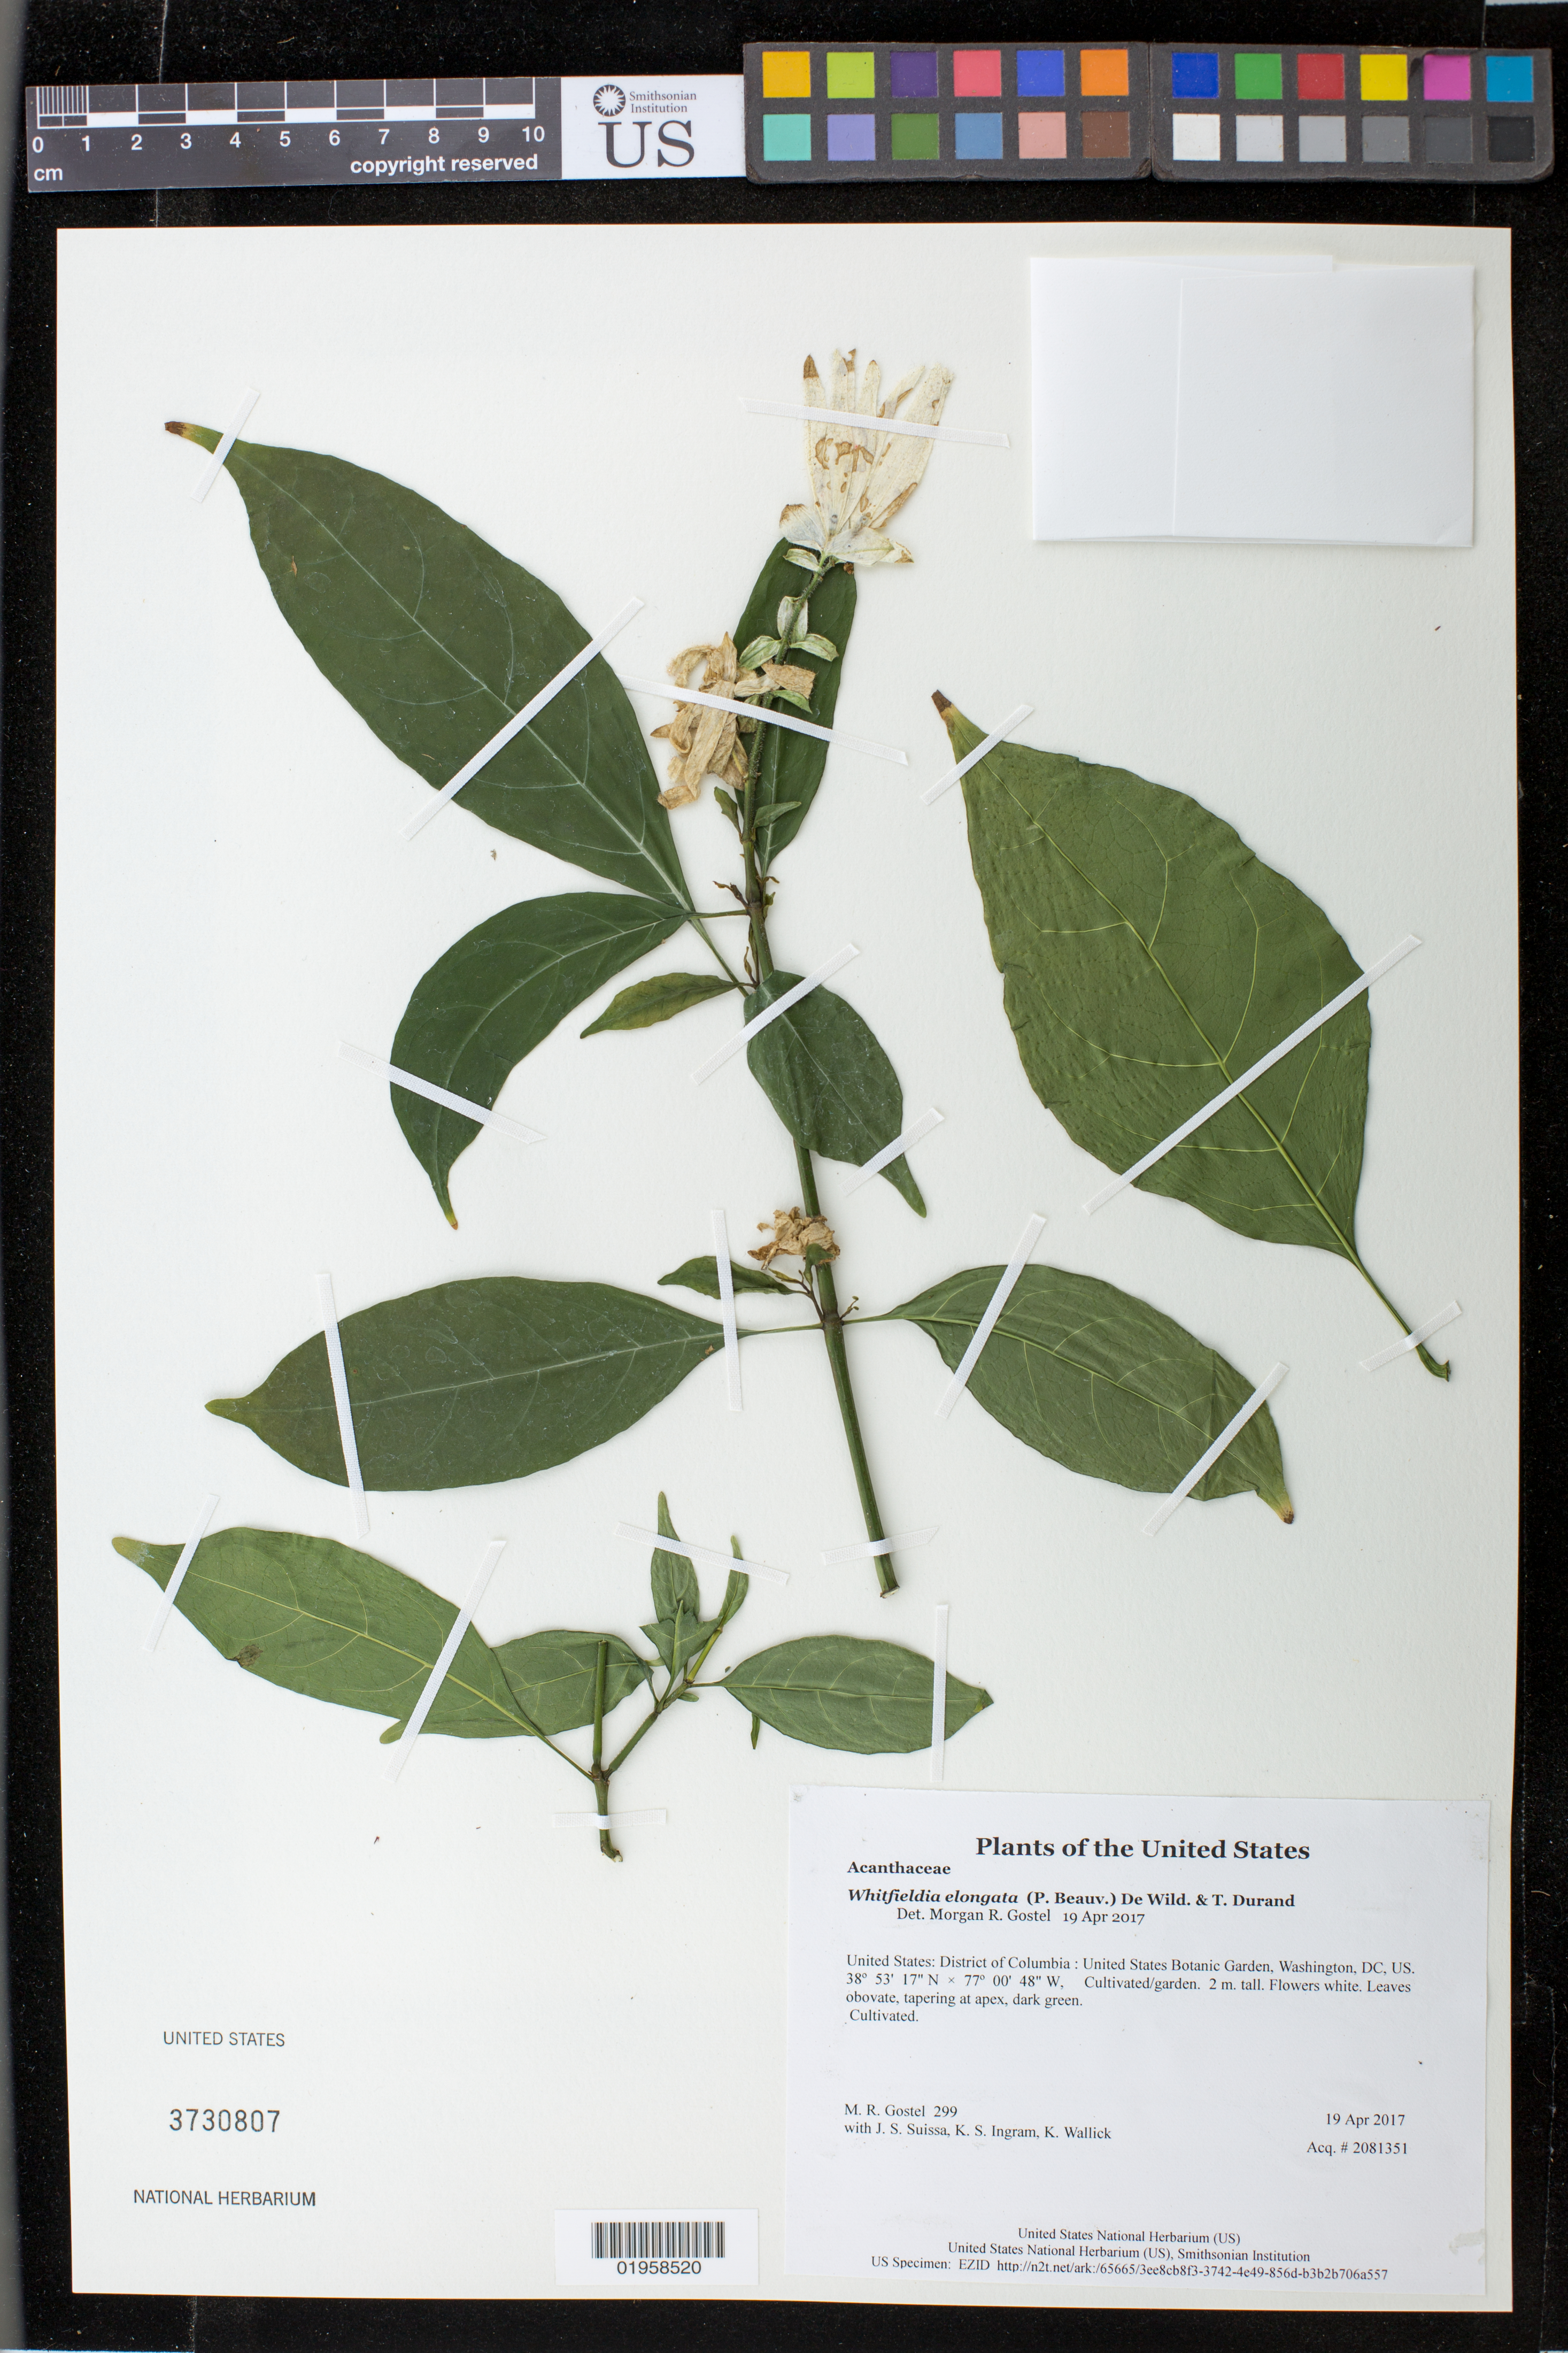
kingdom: Plantae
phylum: Tracheophyta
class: Magnoliopsida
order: Lamiales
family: Acanthaceae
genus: Whitfieldia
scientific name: Whitfieldia elongata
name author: (P. Beauv.) De Wild. & Durand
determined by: Gostel, M. R.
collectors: M. R. Gostel, J. S. Suissa, K. S. Ingram & K. Wallick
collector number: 299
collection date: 2017-04-19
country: United States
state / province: District of Columbia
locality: United States Botanic Garden, Washington, DC, US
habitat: Cultivated/garden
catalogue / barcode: US 3730807